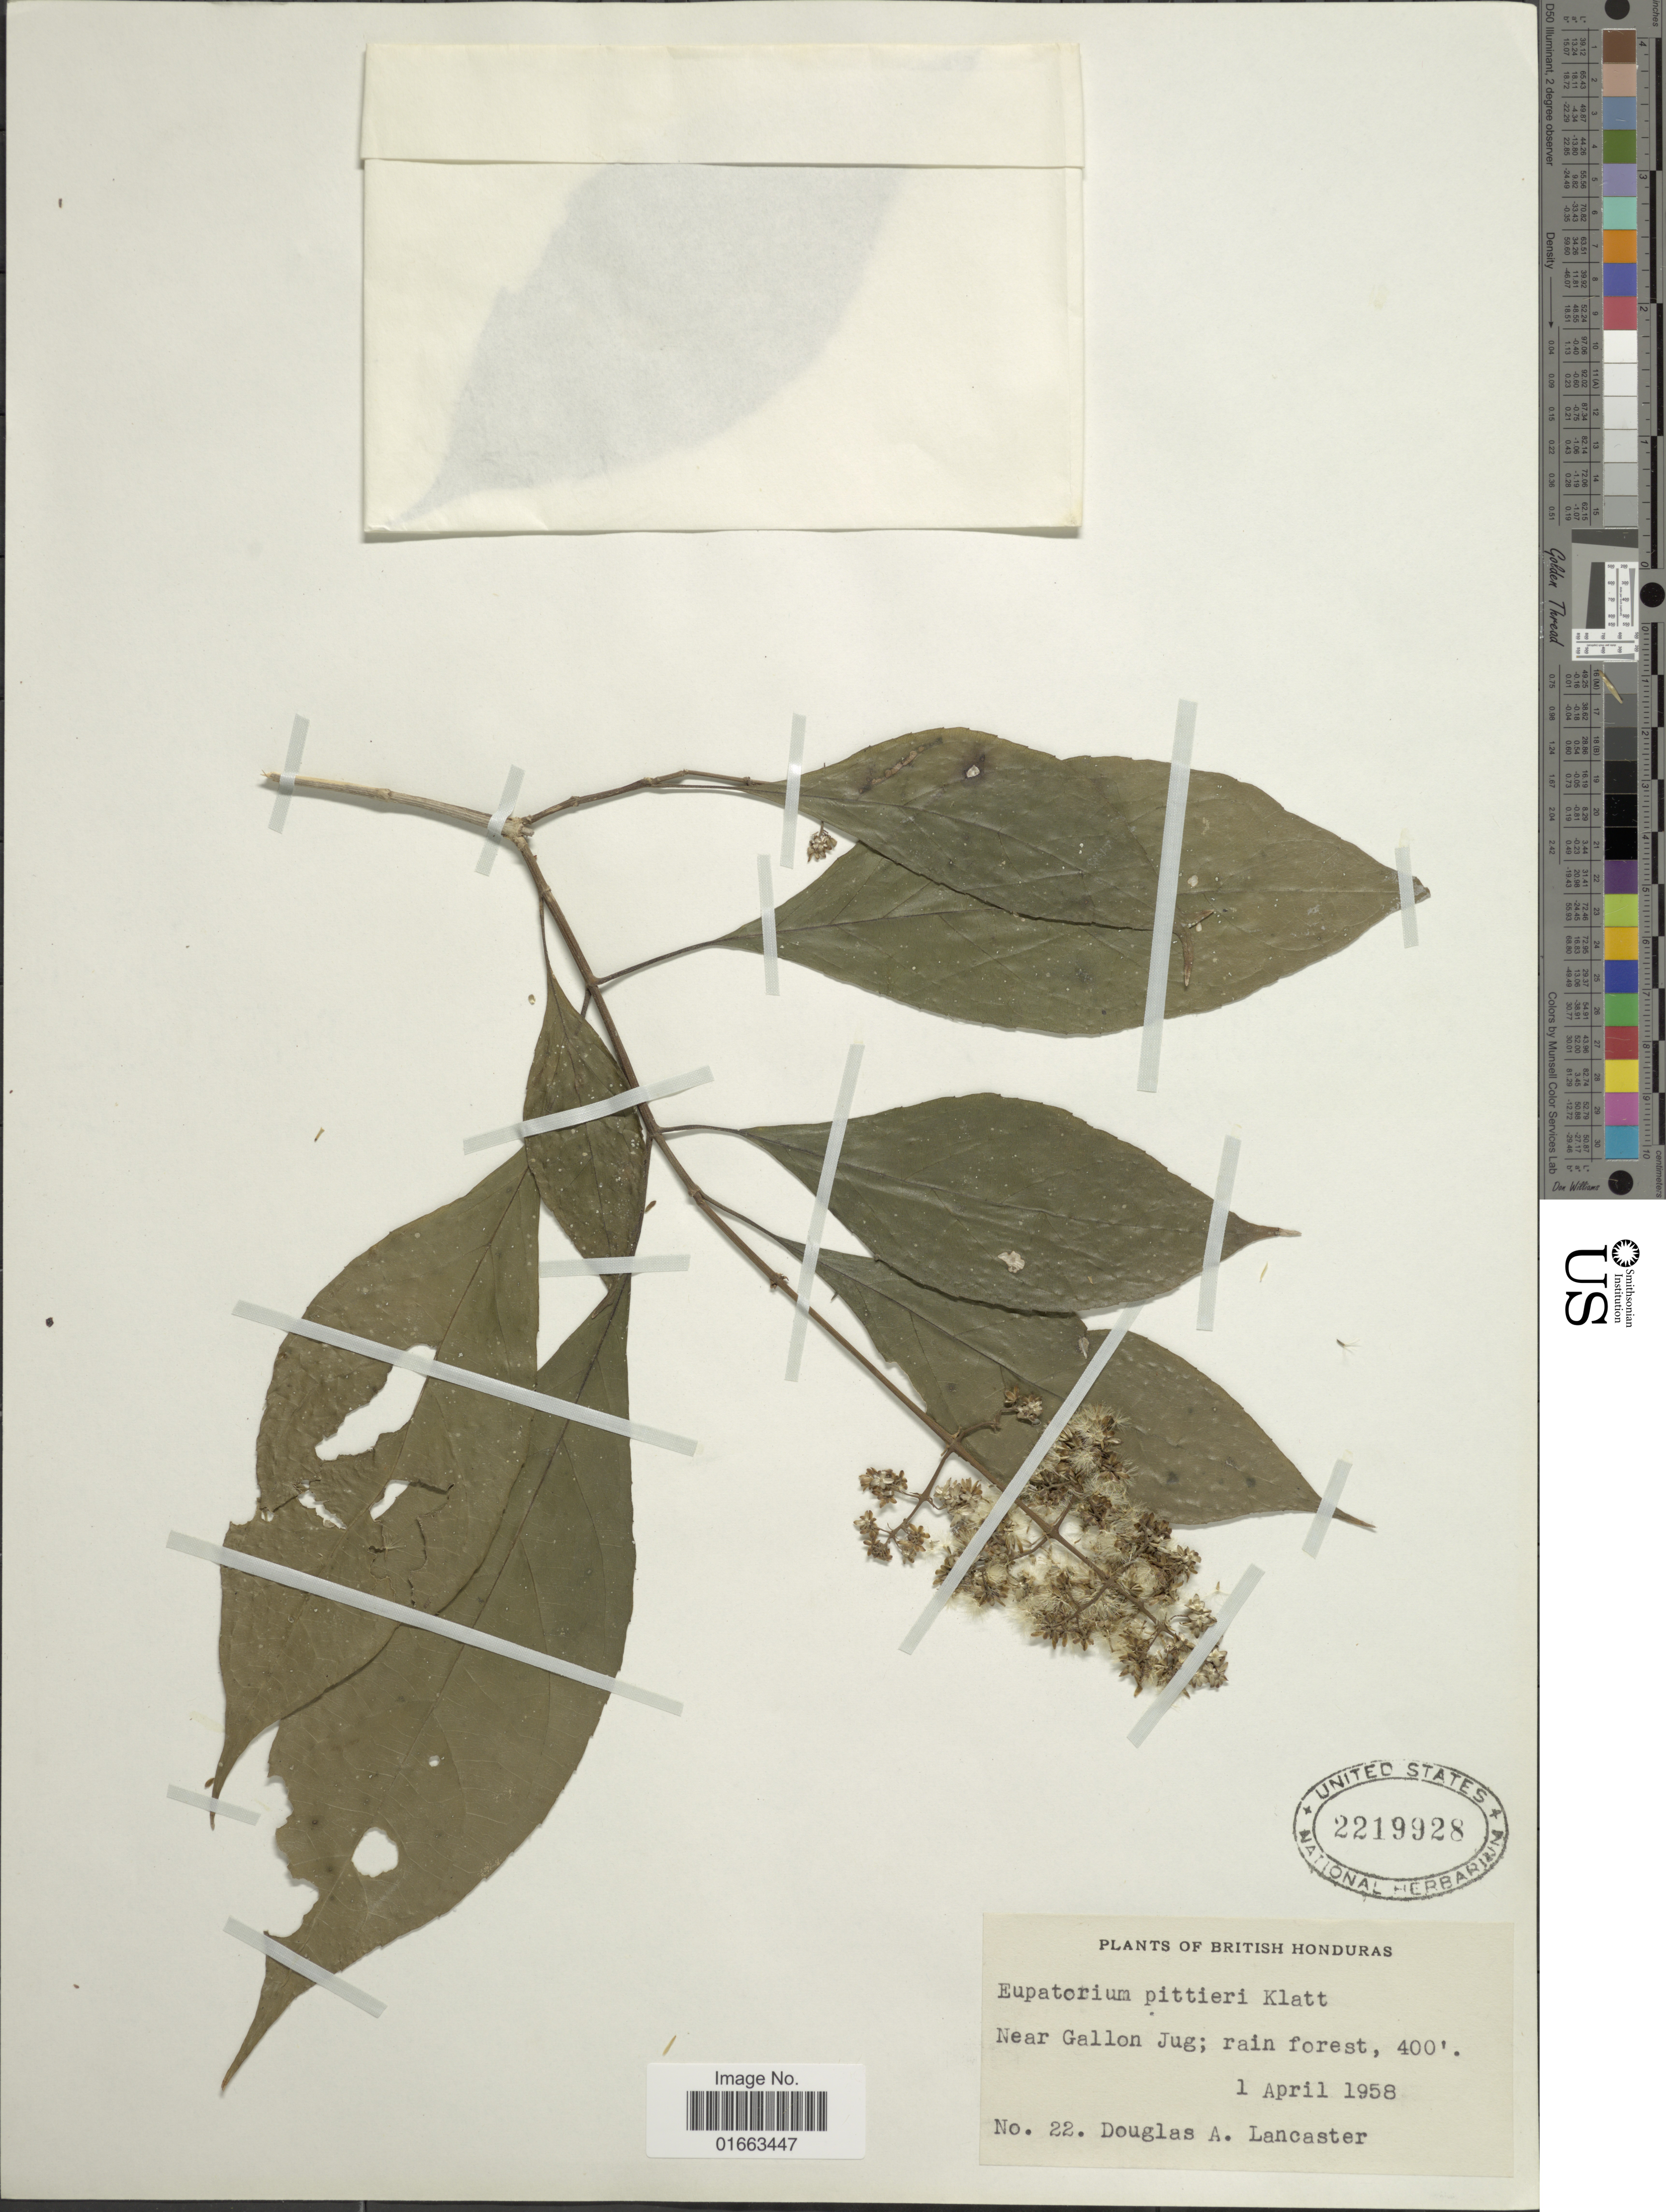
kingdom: Plantae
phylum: Tracheophyta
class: Magnoliopsida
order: Asterales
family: Asteraceae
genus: Koanophyllon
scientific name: Koanophyllon galeottii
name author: (B.L. Rob.) R.M. King & H. Rob.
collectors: D. Lancaster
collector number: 22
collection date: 1958-04-01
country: Belize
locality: British Honduras, near Gallon Jug; rain forest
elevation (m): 122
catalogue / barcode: US 2219928